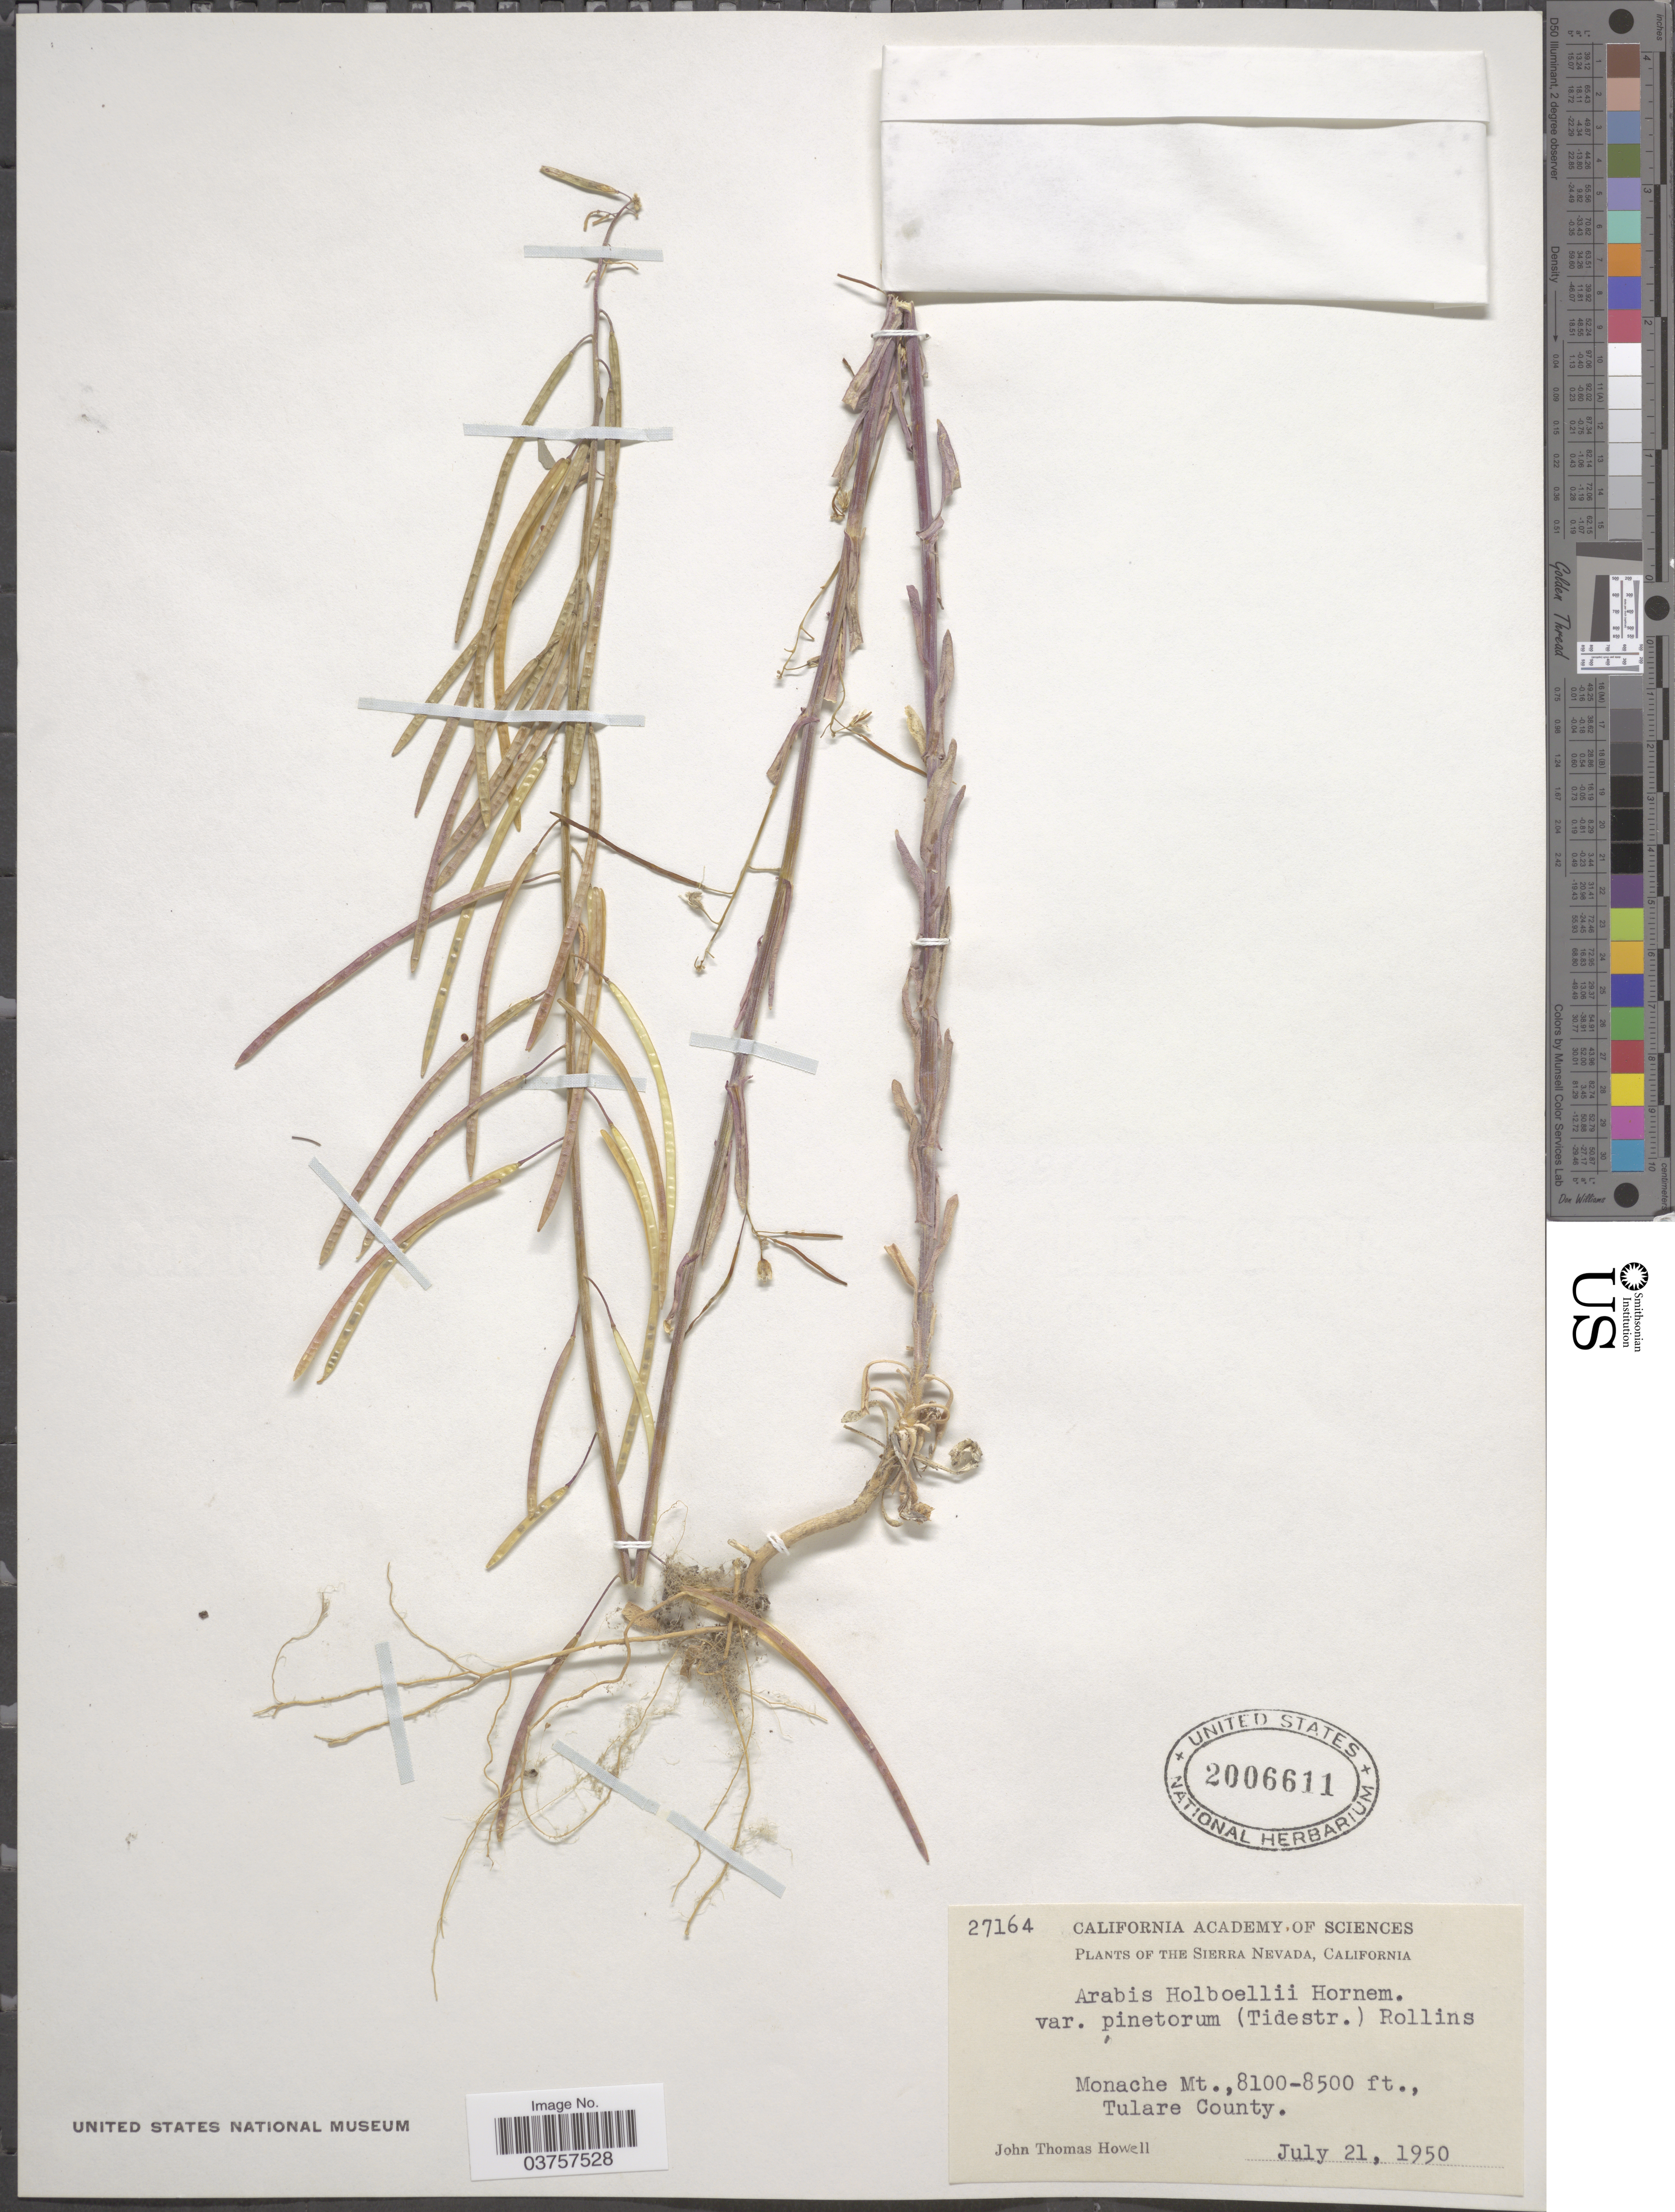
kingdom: Plantae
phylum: Tracheophyta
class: Magnoliopsida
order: Brassicales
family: Brassicaceae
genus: Arabis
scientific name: Arabis holboellii var. pinetorum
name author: (Tidestr.) Rollins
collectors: J. T. Howell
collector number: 27164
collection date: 1950-07-21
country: United States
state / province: California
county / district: Tulare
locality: The Sierra Nevada. Monache Mt., Tulare County.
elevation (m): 2469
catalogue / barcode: US 2006611